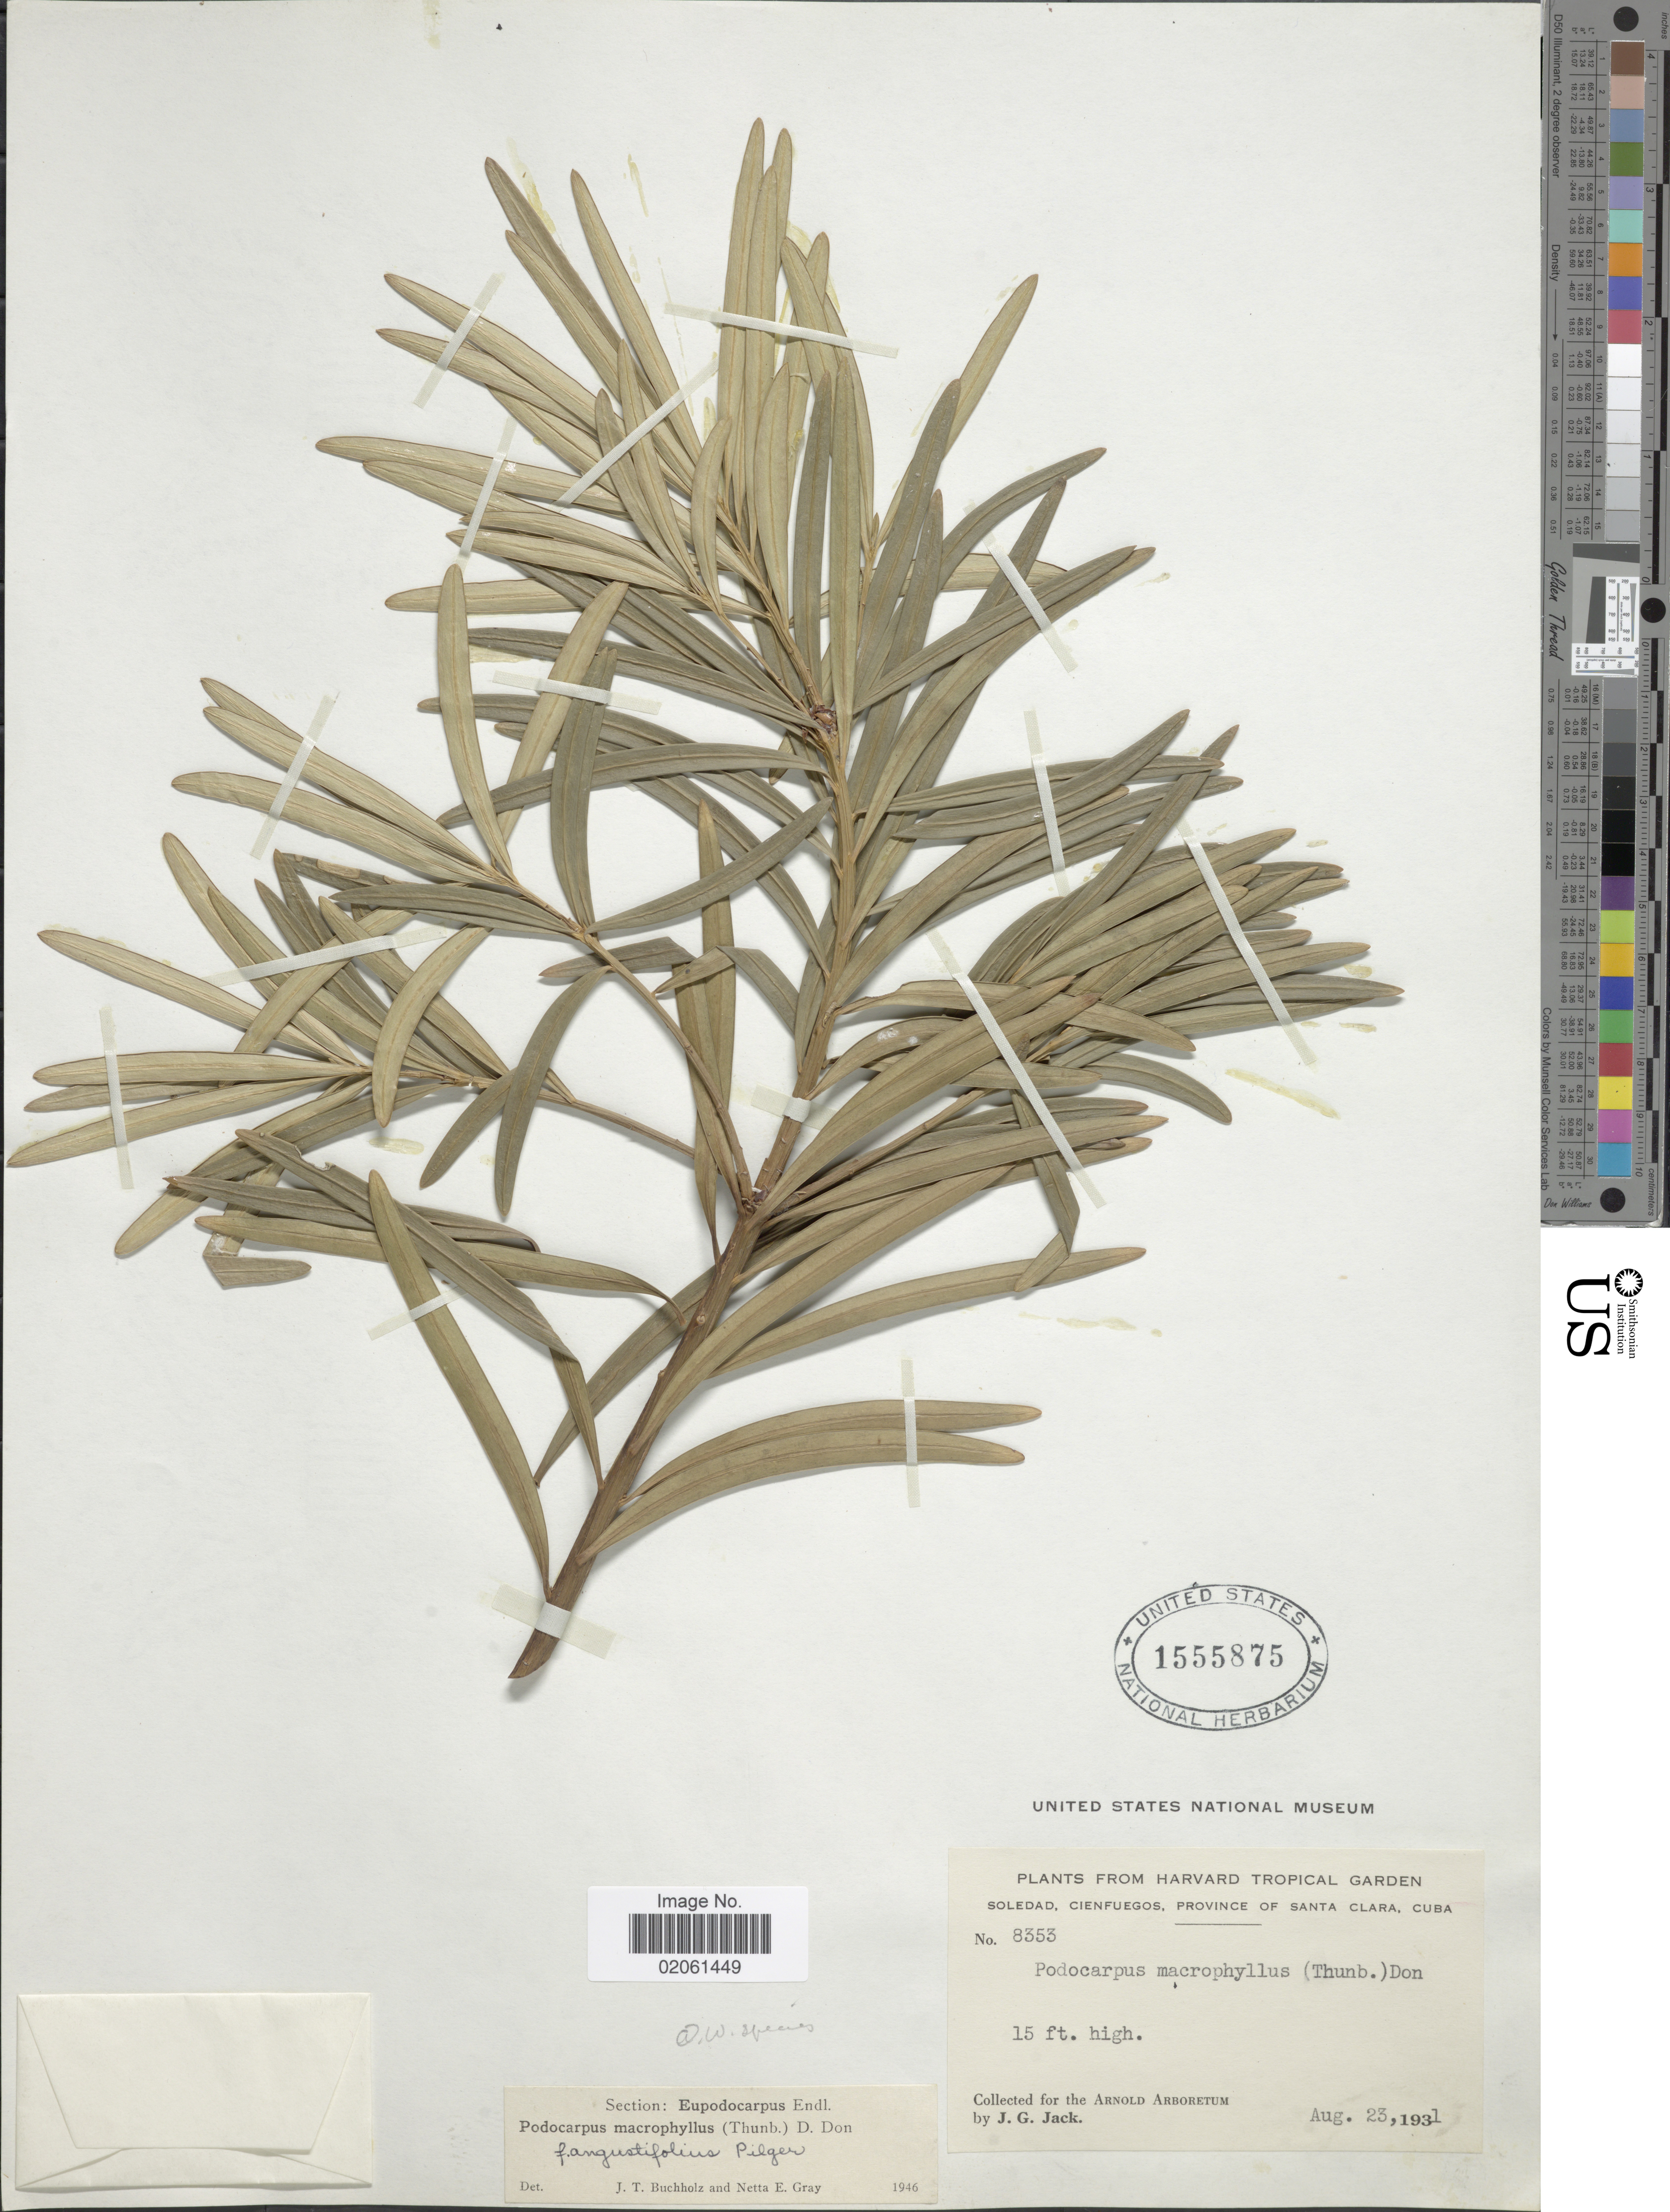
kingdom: Plantae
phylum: Tracheophyta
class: Pinopsida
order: Pinales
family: Podocarpaceae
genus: Podocarpus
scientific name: Podocarpus macrophyllus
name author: (Thunb.) Sweet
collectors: J. G. Jack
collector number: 8353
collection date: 1931-08-23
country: Cuba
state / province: Las Villas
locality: Harvard Tropical Garden, Soledad, Cienfuegos, Province of Santa Clara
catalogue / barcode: US 1555875